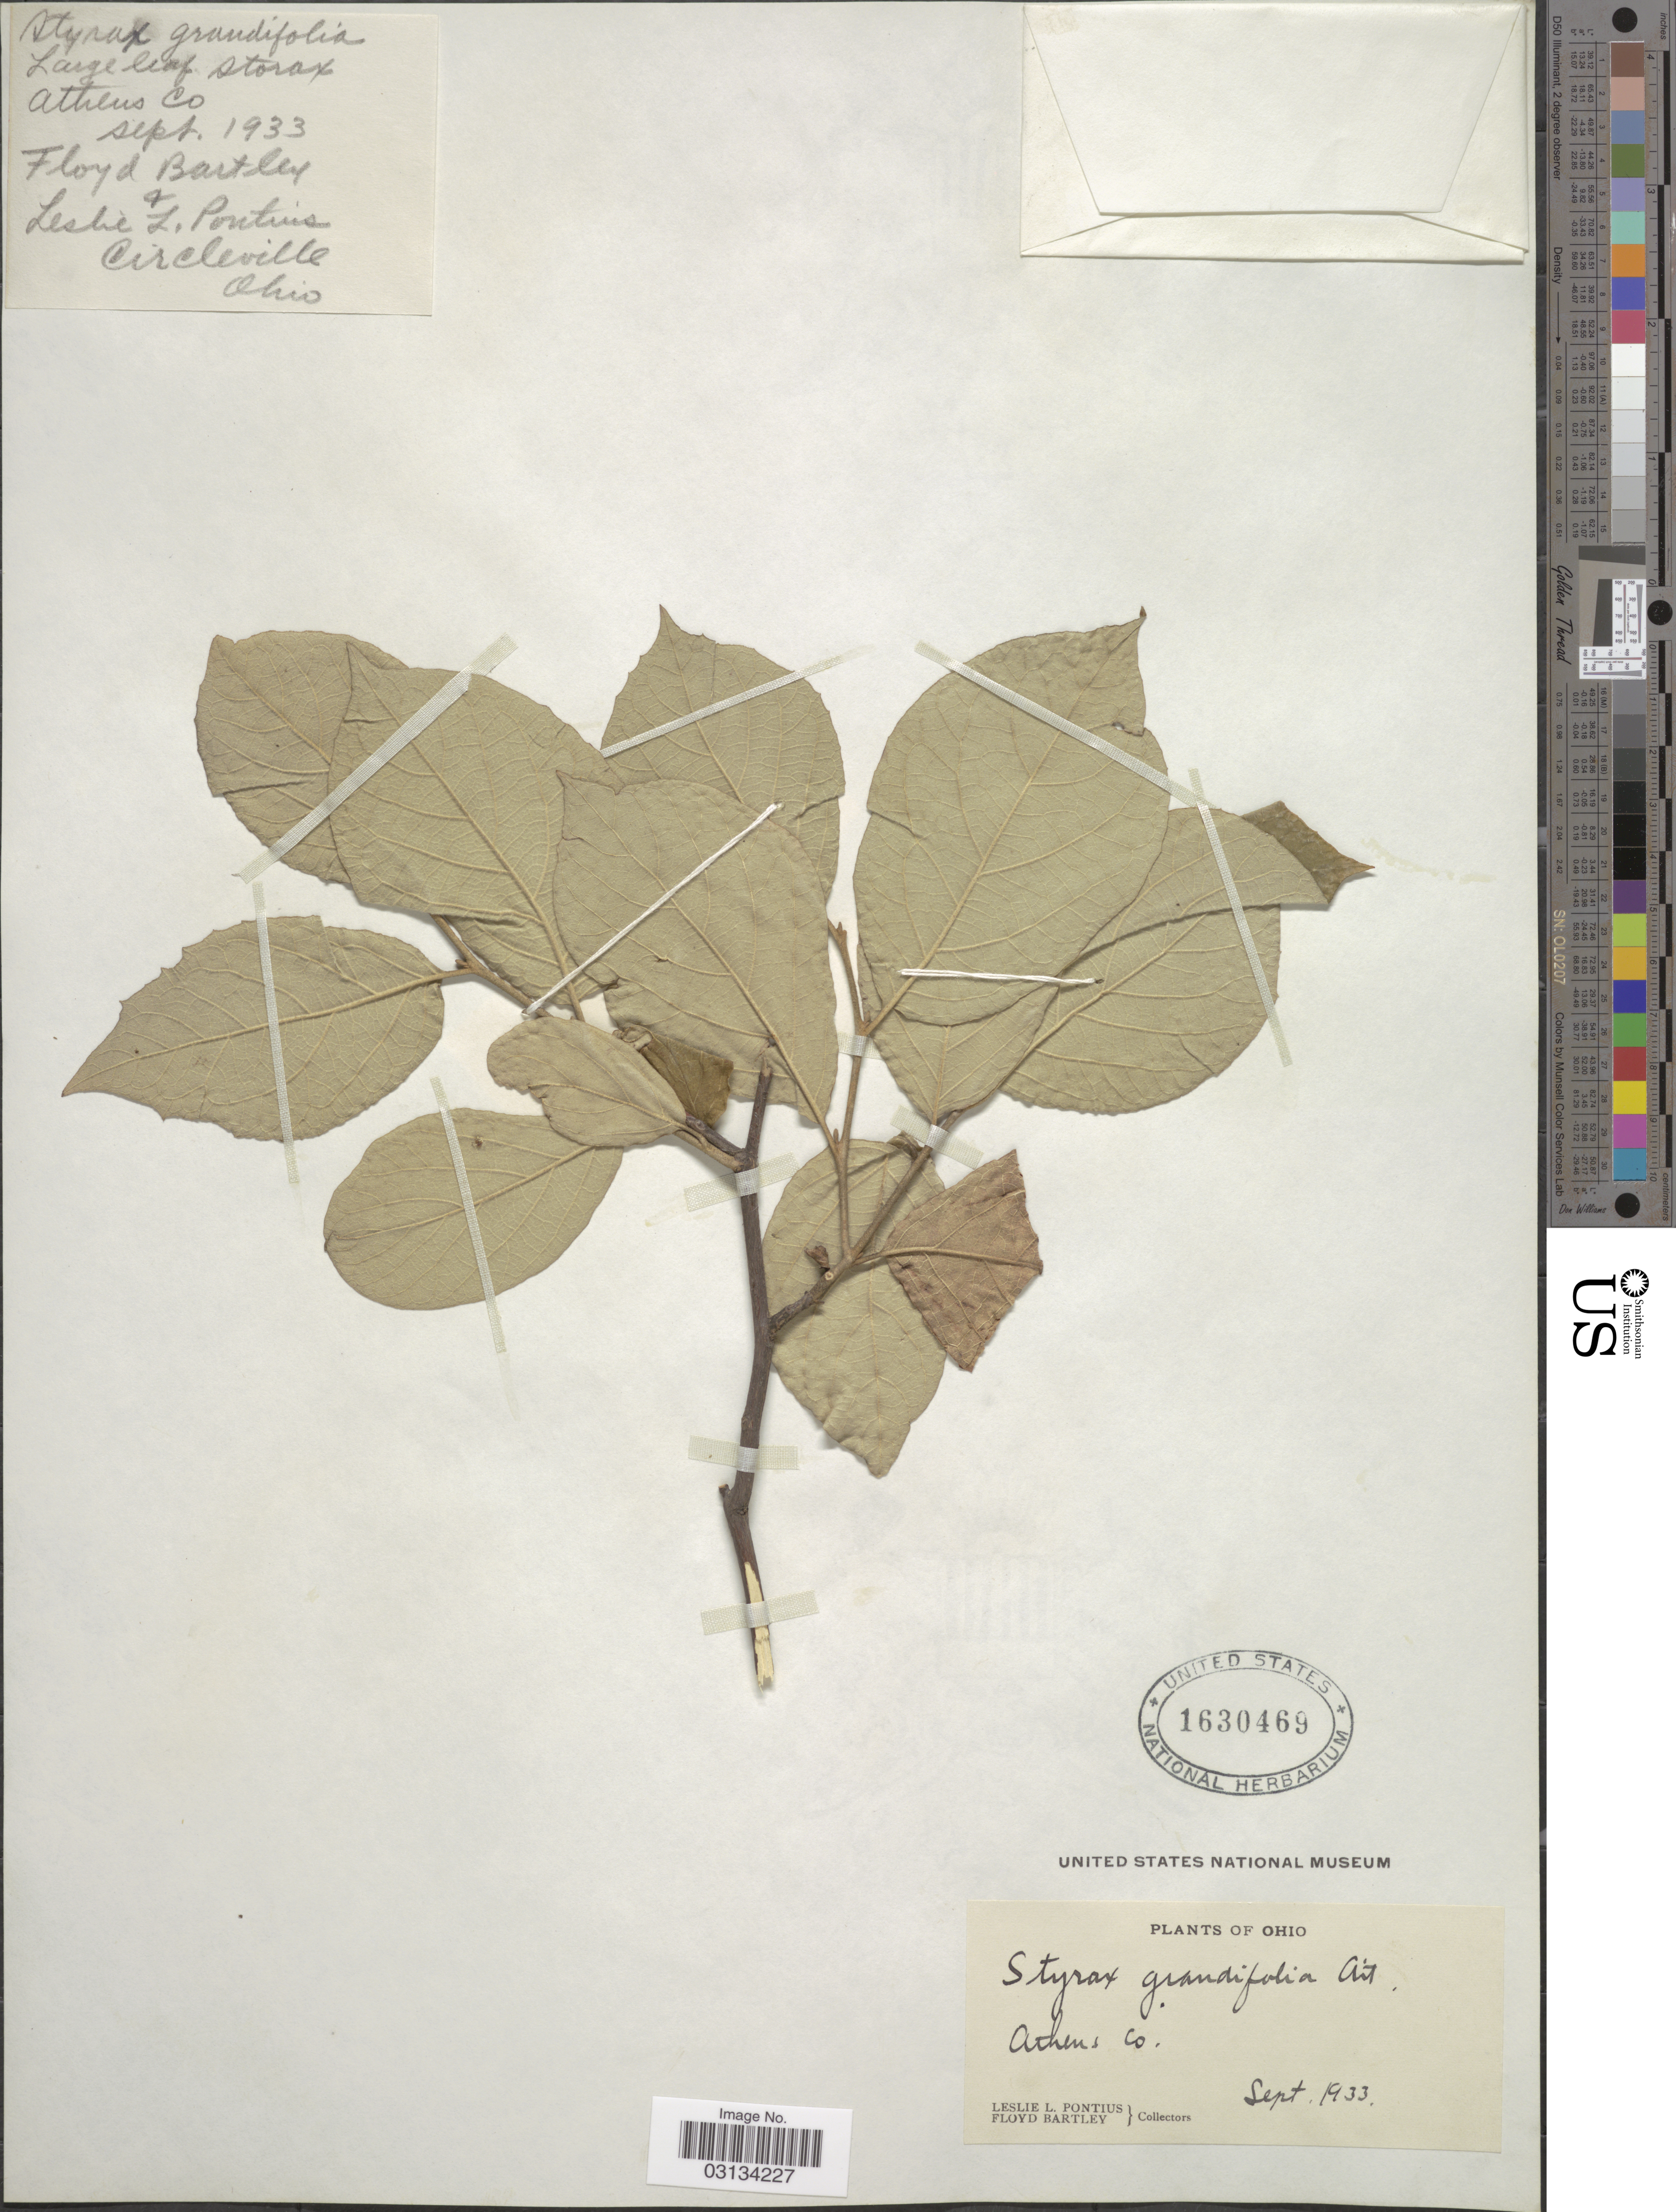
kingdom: Plantae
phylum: Tracheophyta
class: Magnoliopsida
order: Ericales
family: Styracaceae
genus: Styrax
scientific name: Styrax grandifolius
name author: Aiton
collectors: L. Pontius & F. Bartley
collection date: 1933-09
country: United States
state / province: Ohio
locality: Athens Co.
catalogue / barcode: US 1630469